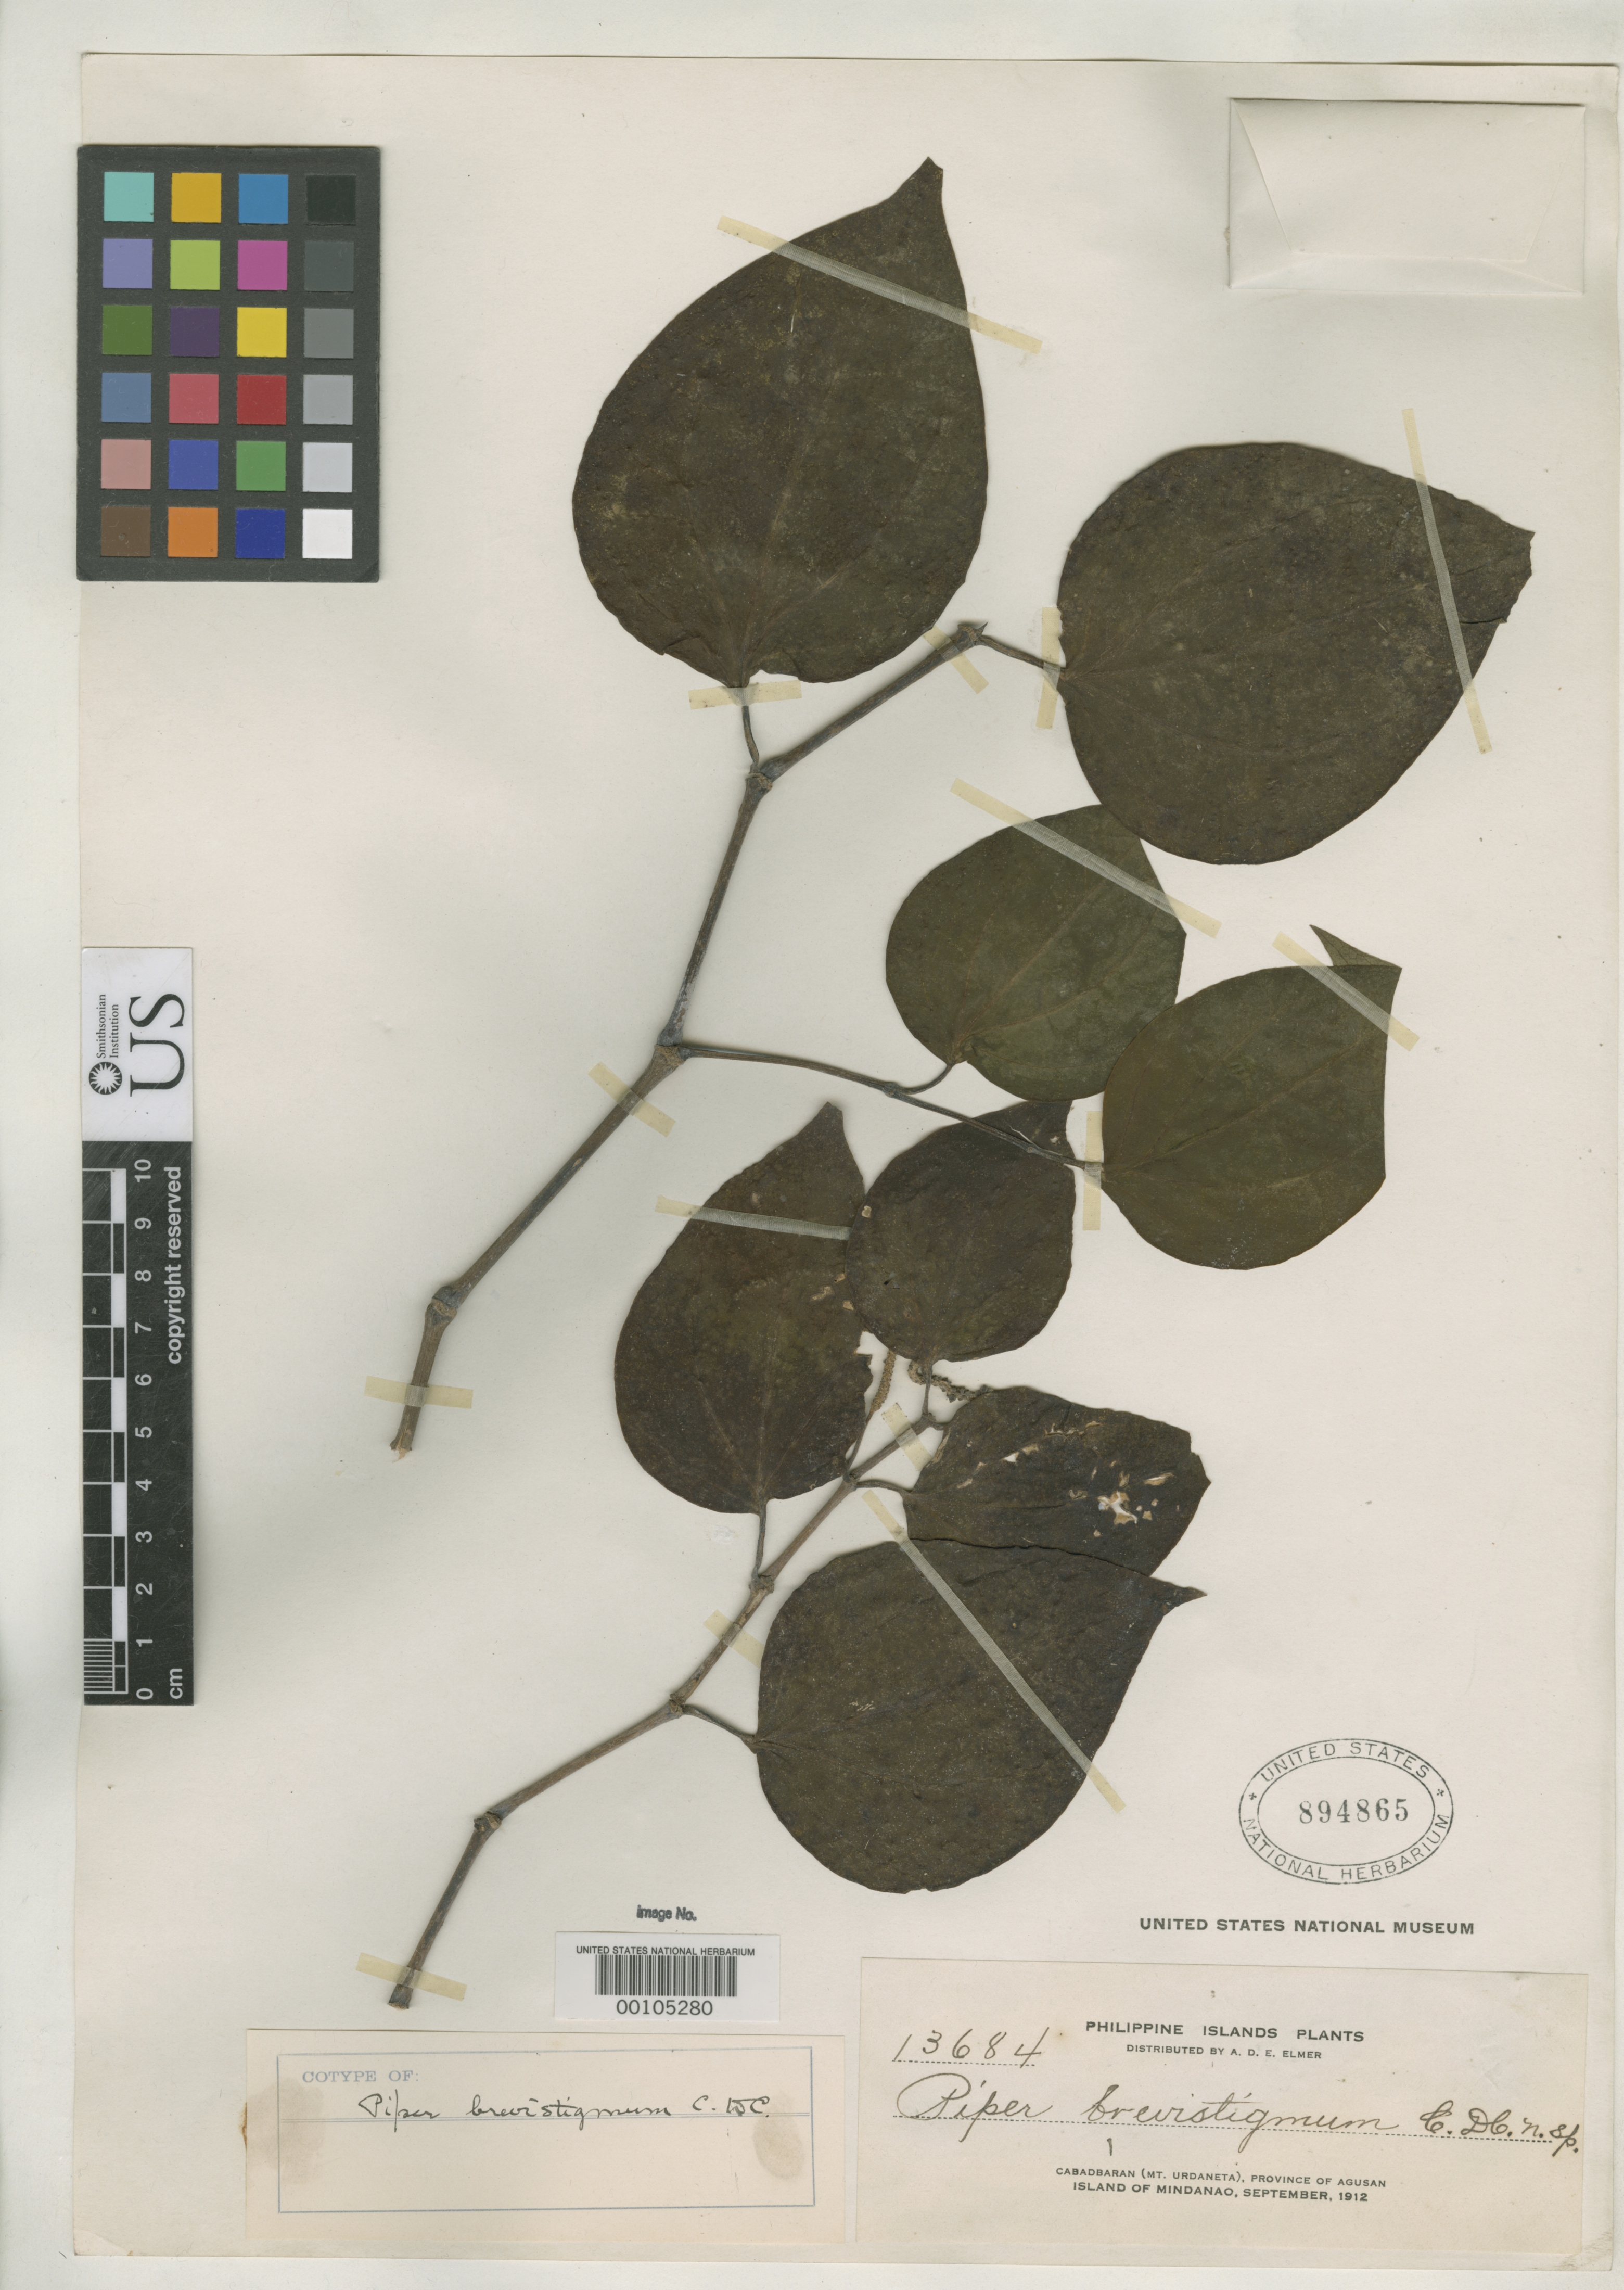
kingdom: Plantae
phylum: Tracheophyta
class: Magnoliopsida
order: Piperales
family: Piperaceae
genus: Piper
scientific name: Piper brevistigmum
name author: C. DC. in Elmer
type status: Isotype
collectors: A. D. E. Elmer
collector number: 13684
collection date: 1912-07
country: Philippines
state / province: Caraga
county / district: Agusan del Norte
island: Mindanao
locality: Cabadbaran (Mt. Urdaneta), province of Agusan, Island of Mindanao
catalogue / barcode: US 894865